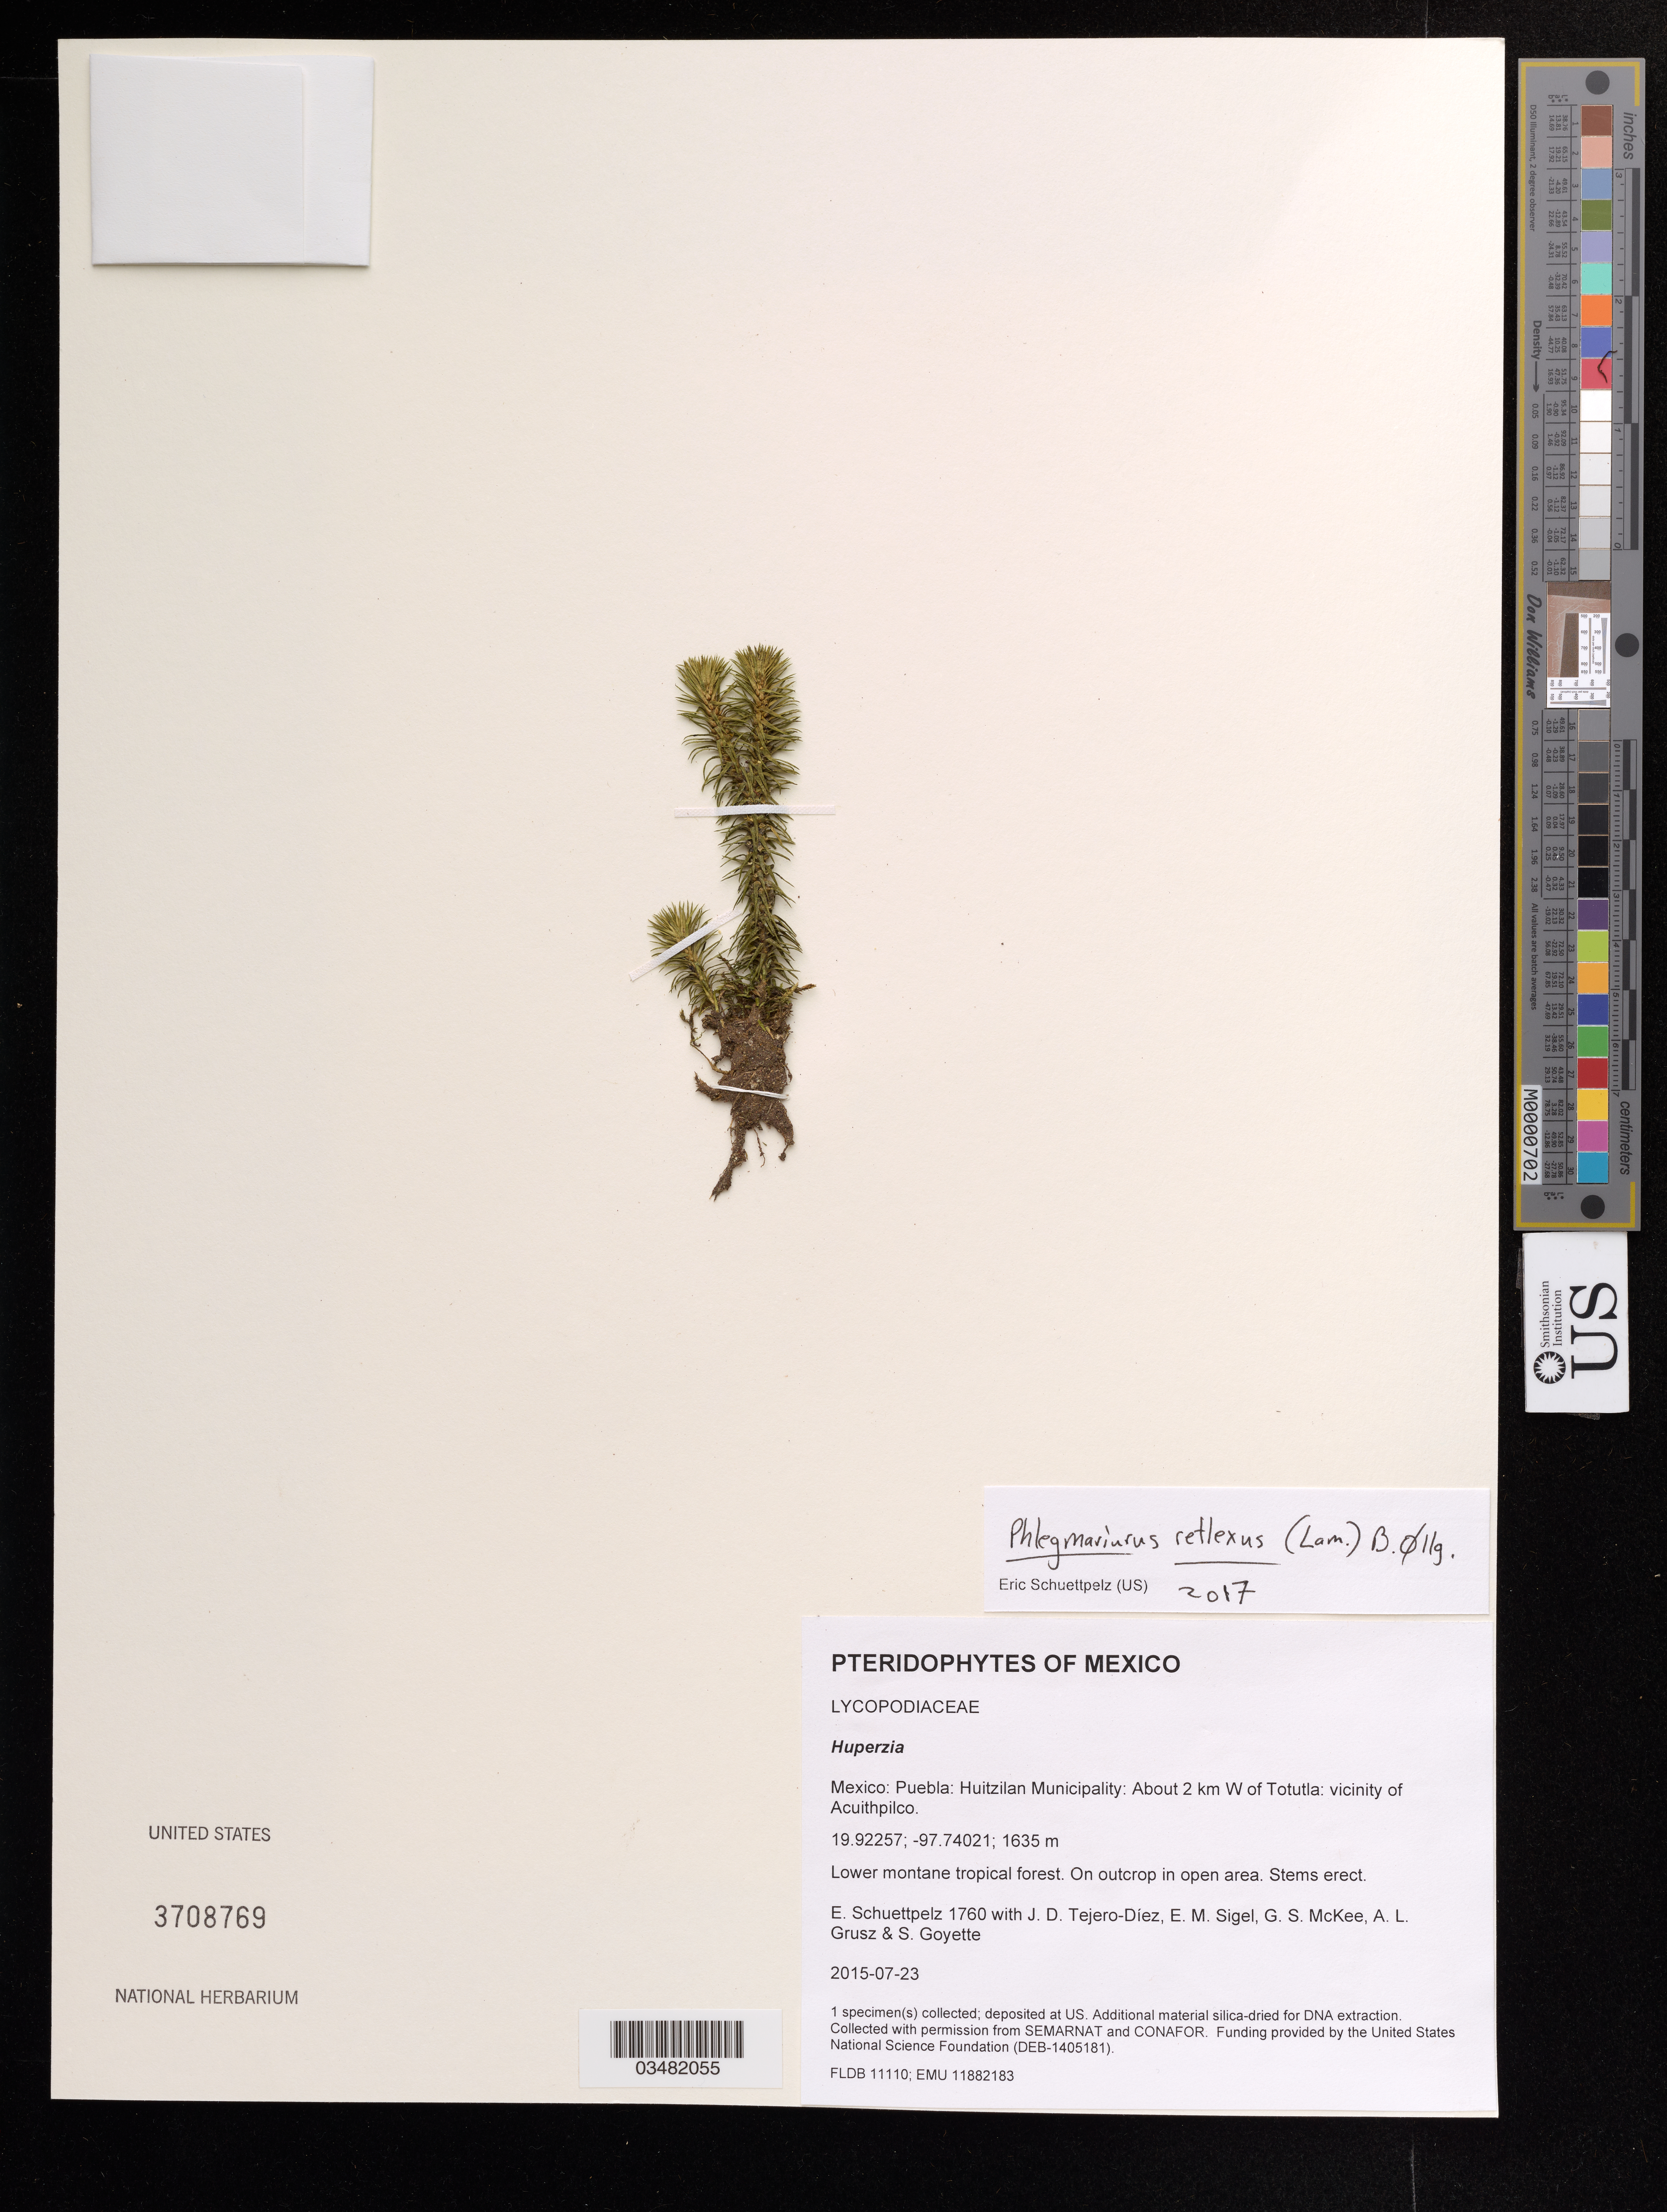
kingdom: Plantae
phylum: Tracheophyta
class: Lycopodiopsida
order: Lycopodiales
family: Lycopodiaceae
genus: Phlegmariurus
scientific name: Phlegmariurus reflexus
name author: (Lam.) B. Øllg.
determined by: Schuettpelz, E., (US), Smithsonian Institution - National Museum of Natural History (UNITED STATES)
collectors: E. Schuettpelz, D. Tejero-Díez, E. M. Sigel, G. S. McKee & A. Grusz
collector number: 1760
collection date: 2015-07-23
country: Mexico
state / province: Puebla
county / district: Huitzilan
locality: About 2 km W of Totutla: vicinity of Acuithpilco.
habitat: Lower montane tropical forest.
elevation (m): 1635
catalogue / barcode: US 3708769